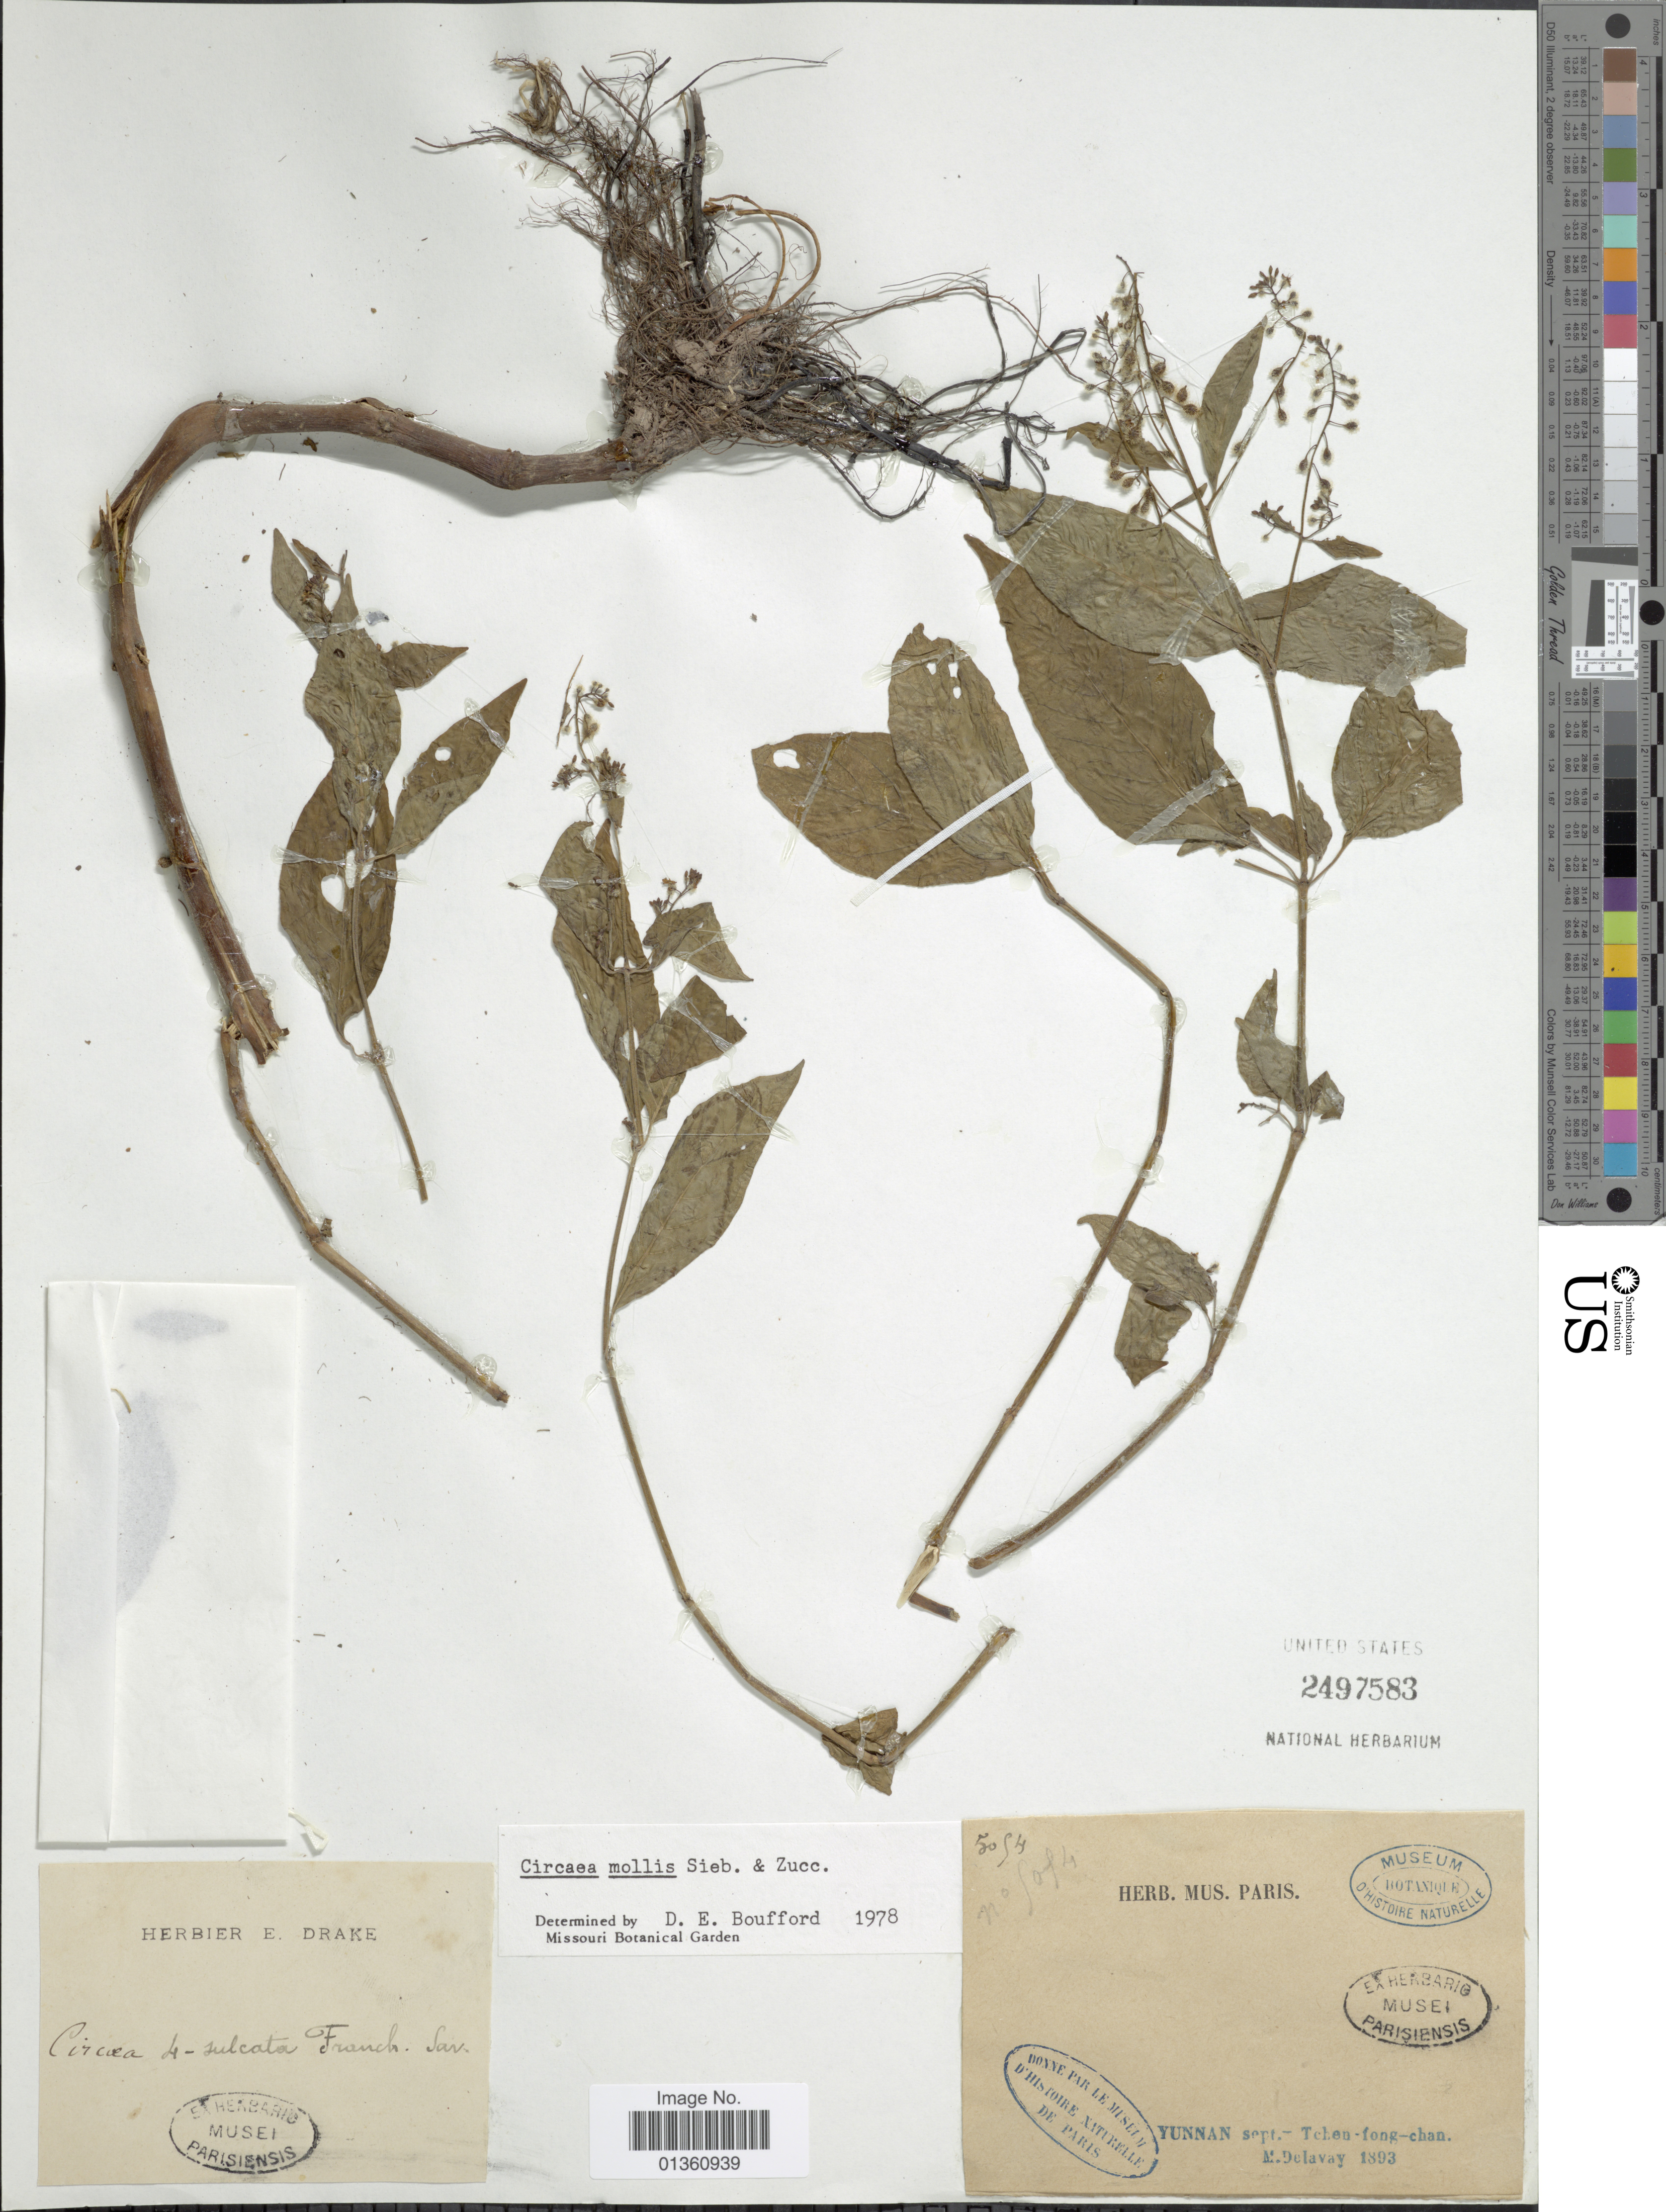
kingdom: Plantae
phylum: Tracheophyta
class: Magnoliopsida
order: Myrtales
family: Onagraceae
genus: Circaea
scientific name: Circaea mollis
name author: Siebold & Zucc.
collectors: M. Delavay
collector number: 5054*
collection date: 1893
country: China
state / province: Yunnan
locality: Tchen-fong-chan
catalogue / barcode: US 2497583